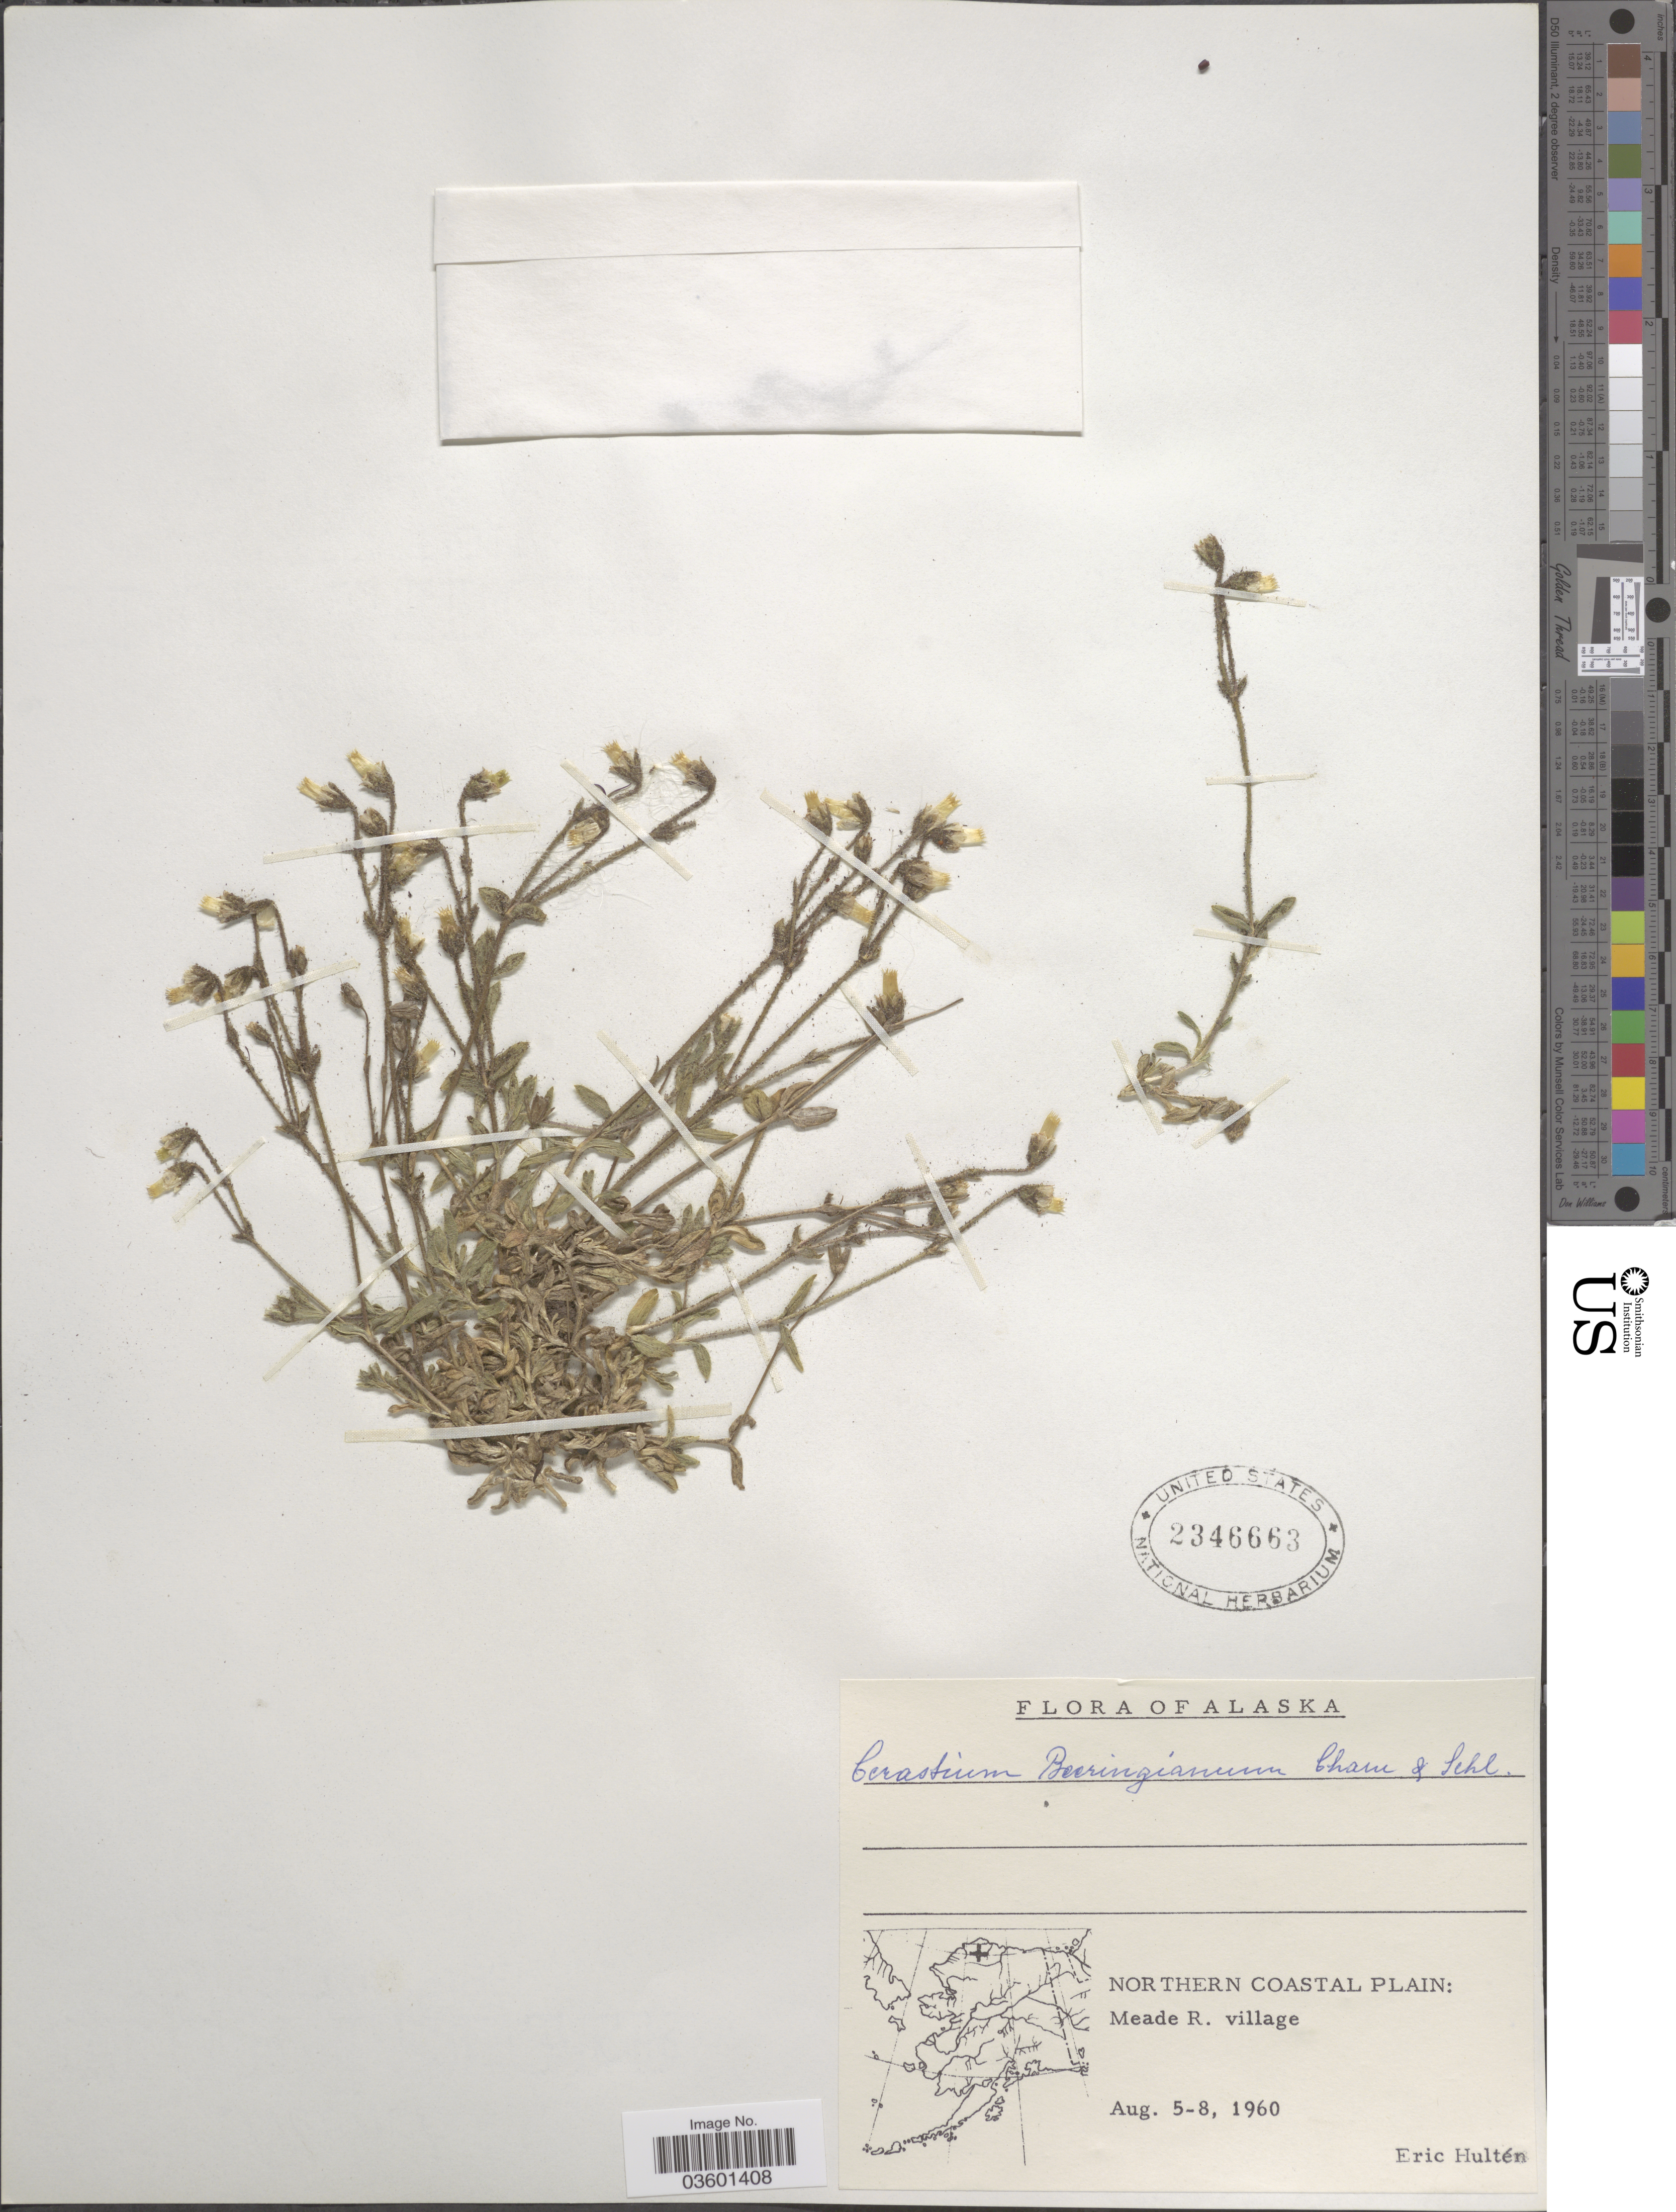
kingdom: Plantae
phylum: Tracheophyta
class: Magnoliopsida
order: Caryophyllales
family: Caryophyllaceae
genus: Cerastium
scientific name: Cerastium beeringianum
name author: Cham. & Schltdl.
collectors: E. G. Hultén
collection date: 1960-08-05/1960-08-08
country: United States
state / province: Alaska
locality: Northern Coastal Plain: Meade R. village.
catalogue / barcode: US 2346663